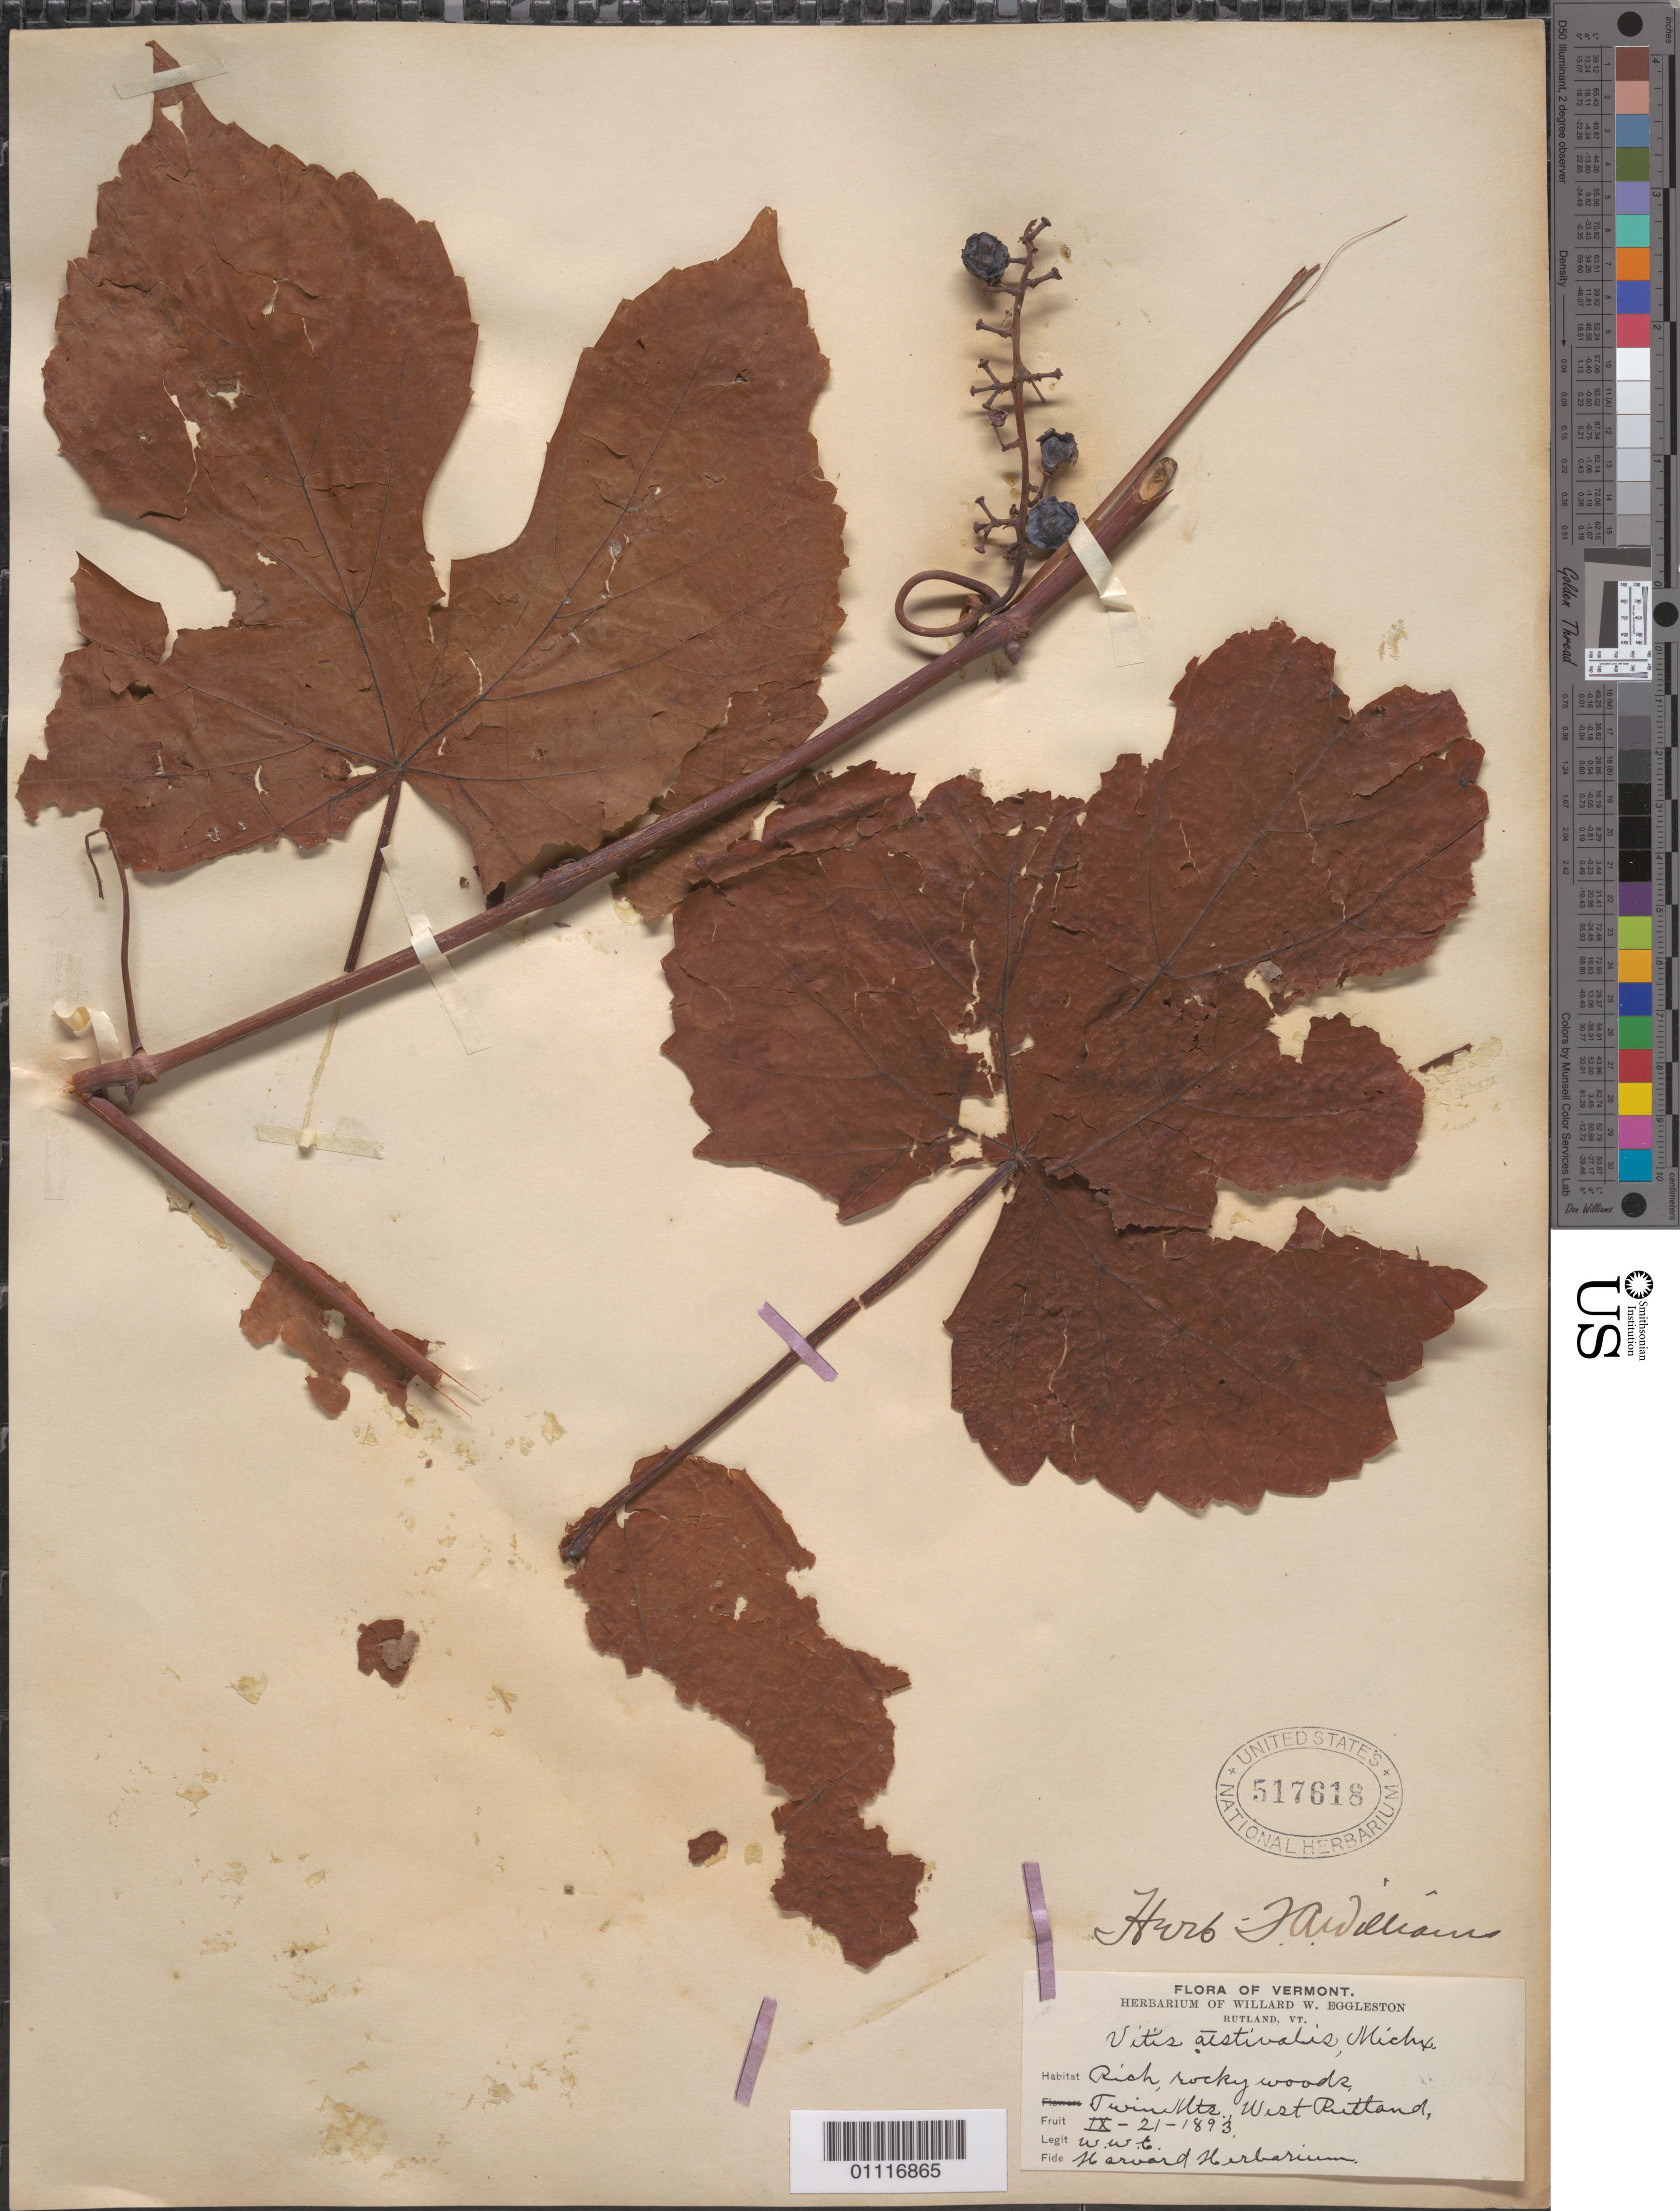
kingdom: Plantae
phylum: Tracheophyta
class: Magnoliopsida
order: Vitales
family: Vitaceae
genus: Vitis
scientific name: Vitis bicolor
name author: Leconte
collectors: W. W. Eggleston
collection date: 1893-09-21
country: United States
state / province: Vermont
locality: Twin Mts, West Rutland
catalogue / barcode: US 517618